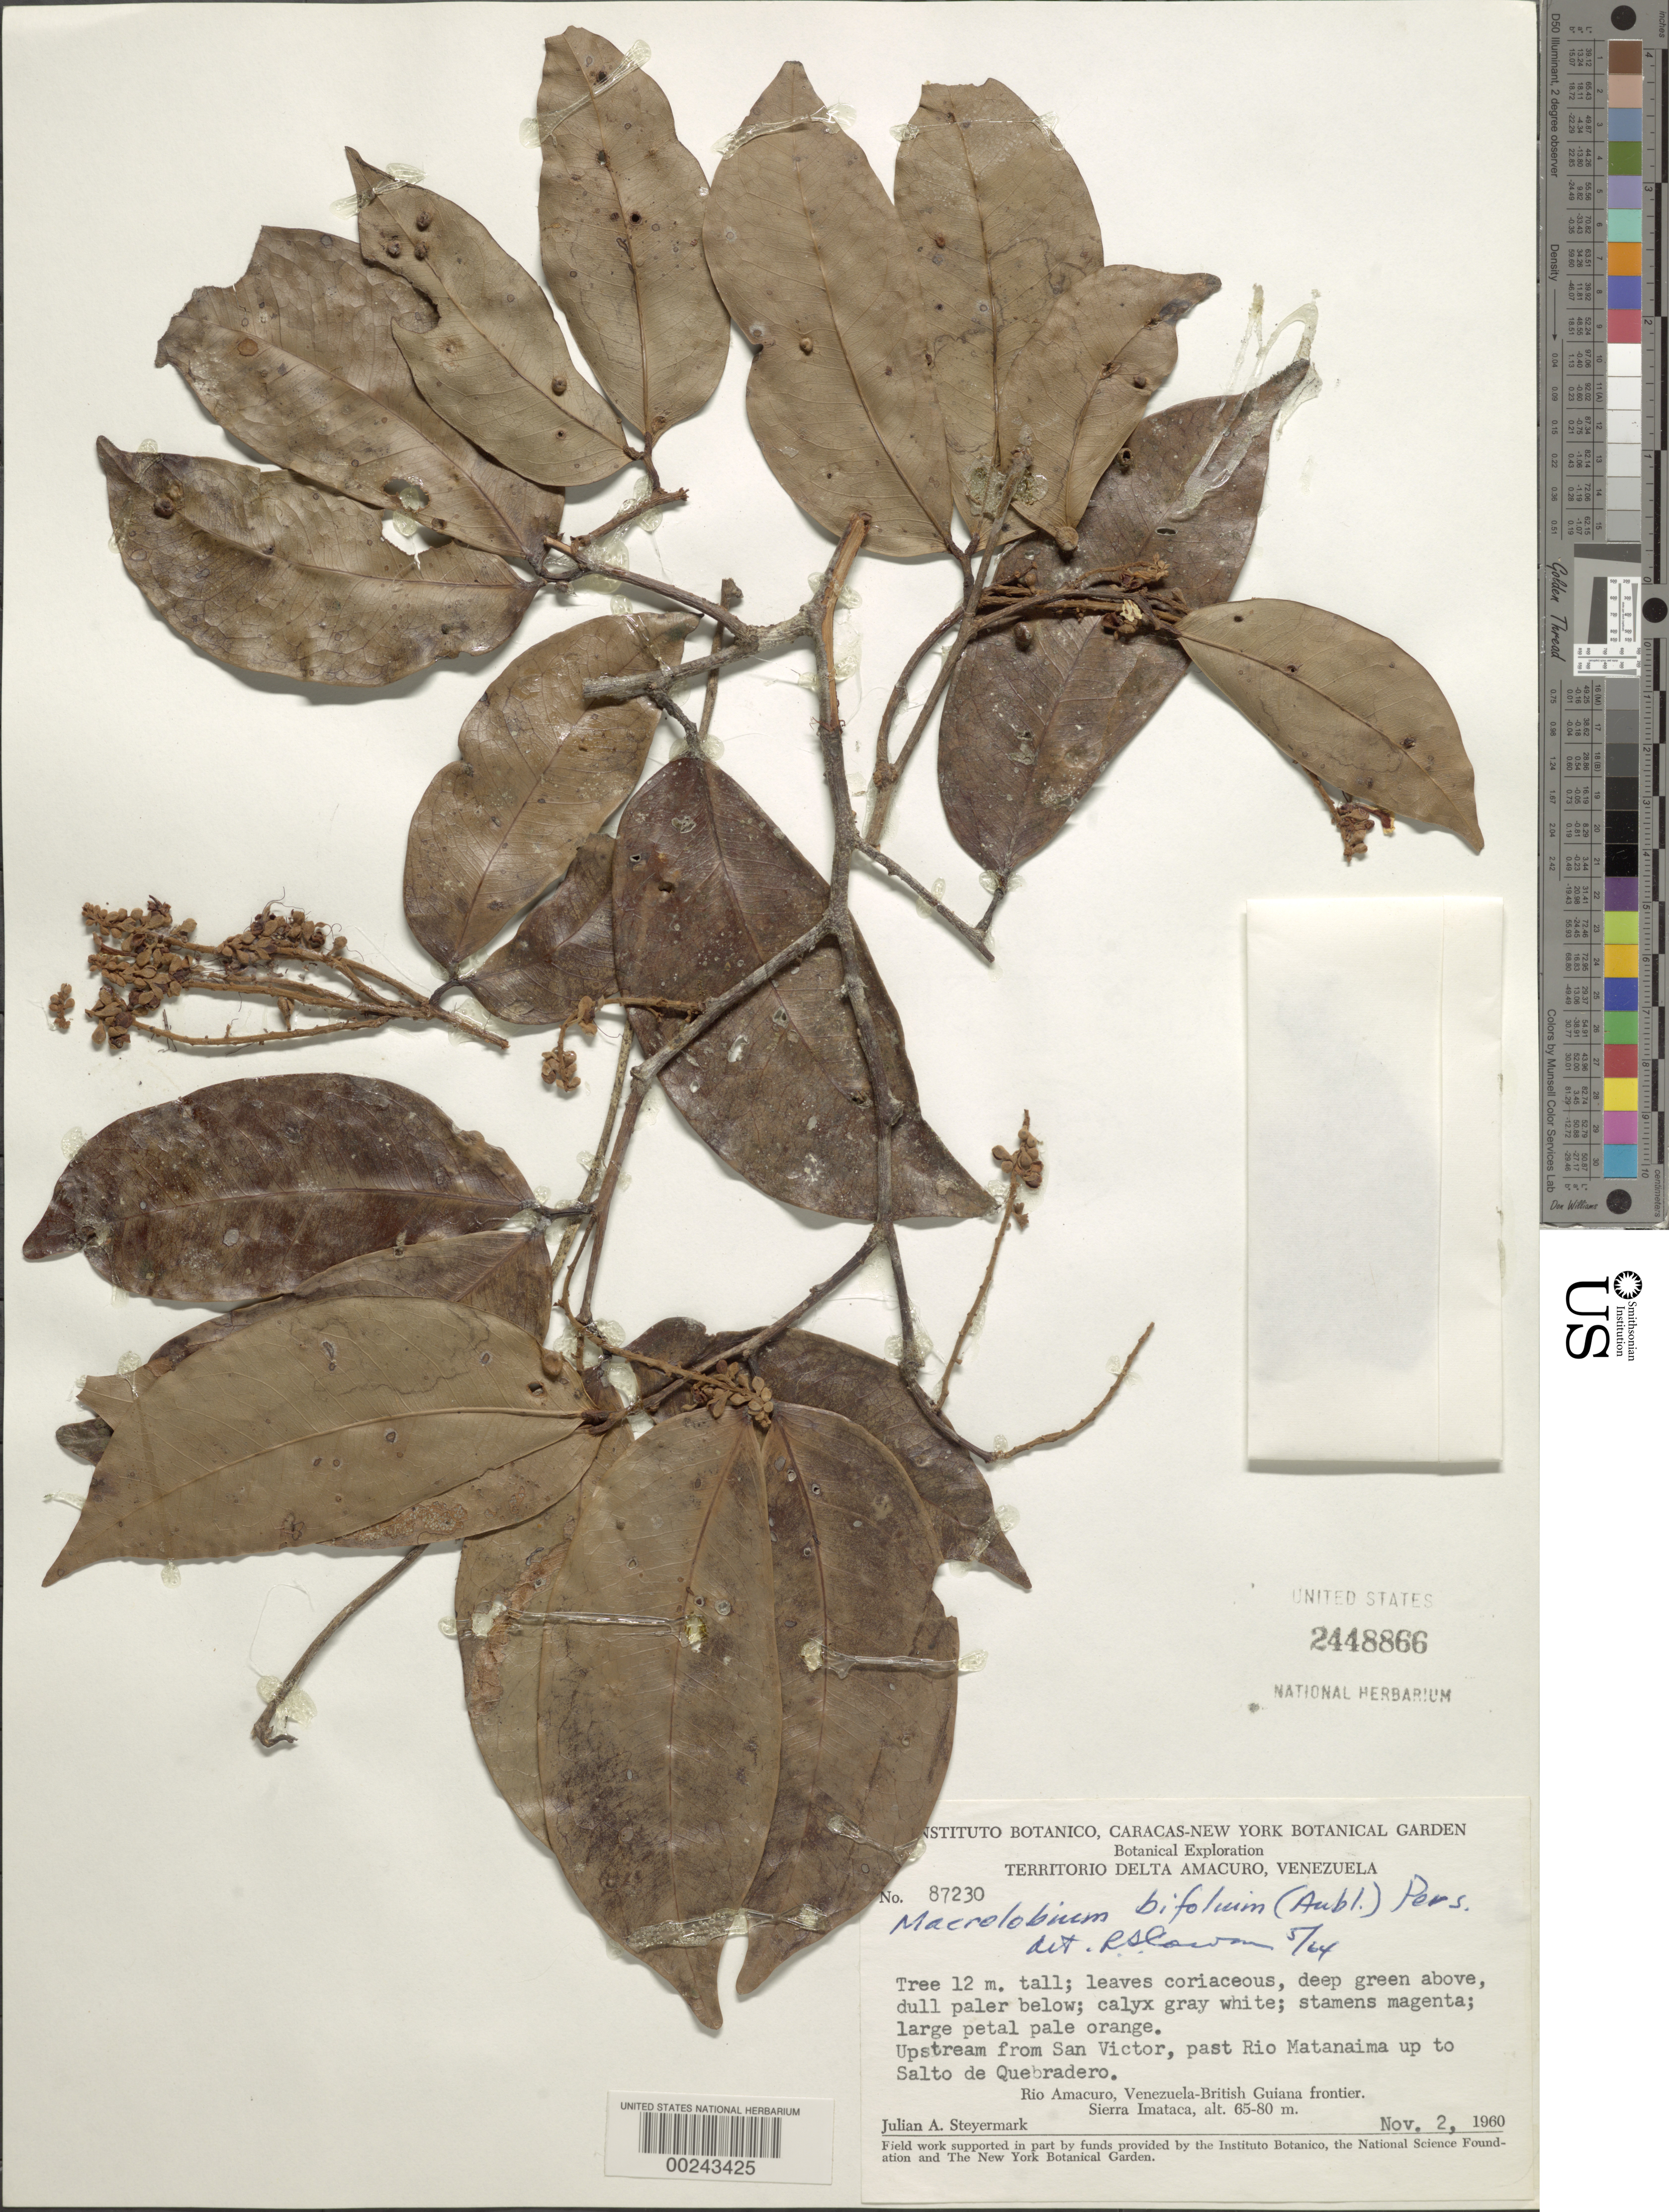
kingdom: Plantae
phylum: Tracheophyta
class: Magnoliopsida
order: Fabales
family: Fabaceae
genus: Macrolobium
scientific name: Macrolobium bifolium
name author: (Aubl.) Pers.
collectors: J. Steyermark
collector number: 87230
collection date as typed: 02 Nov 1960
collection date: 1960-11-02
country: Venezuela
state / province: Delta Amacuro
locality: Upstream from san victor, past rio matanaima up to salto de quebradero; venezuela-guyana frontier; sierra imataca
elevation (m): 65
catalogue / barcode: US 2448866